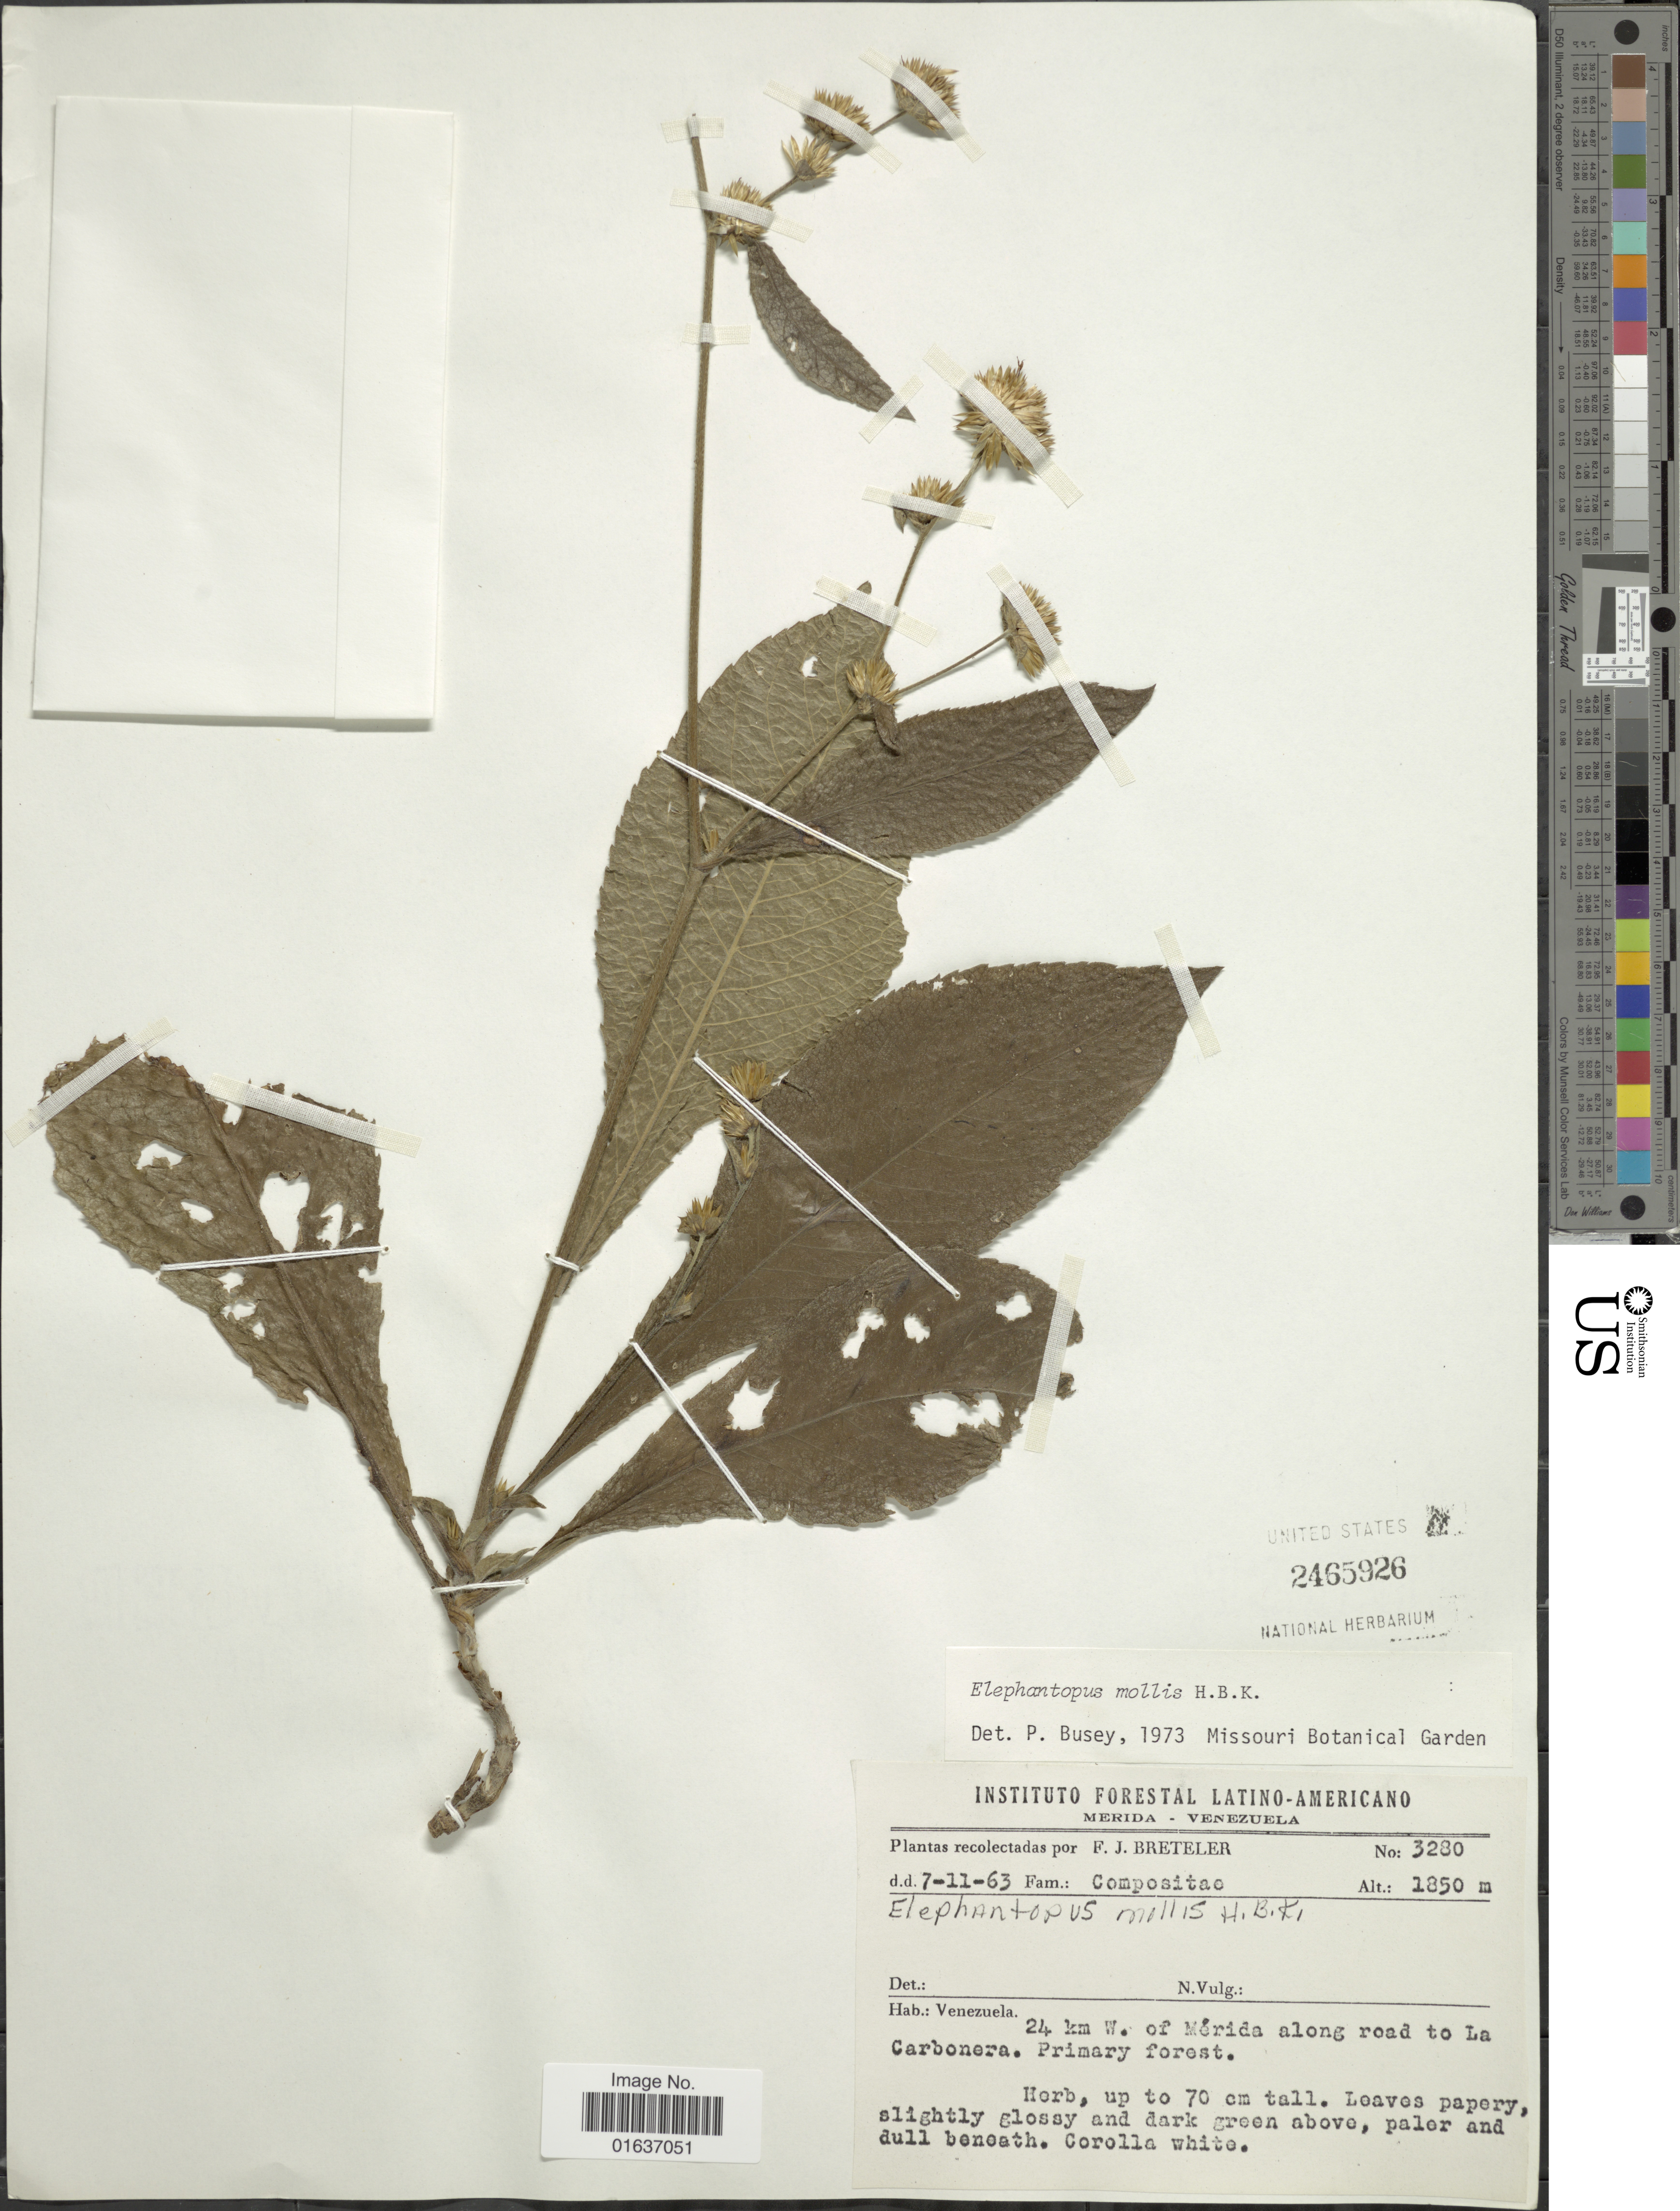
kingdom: Plantae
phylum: Tracheophyta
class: Magnoliopsida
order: Asterales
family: Asteraceae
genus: Elephantopus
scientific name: Elephantopus mollis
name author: Kunth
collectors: F. J. Breteler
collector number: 3280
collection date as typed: Transcribed d/m/y: 7/11/63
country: Venezuela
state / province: Mérida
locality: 24 km W. of Mérida along road to Carbonera, primary forest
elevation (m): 1850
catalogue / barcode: US 2465926